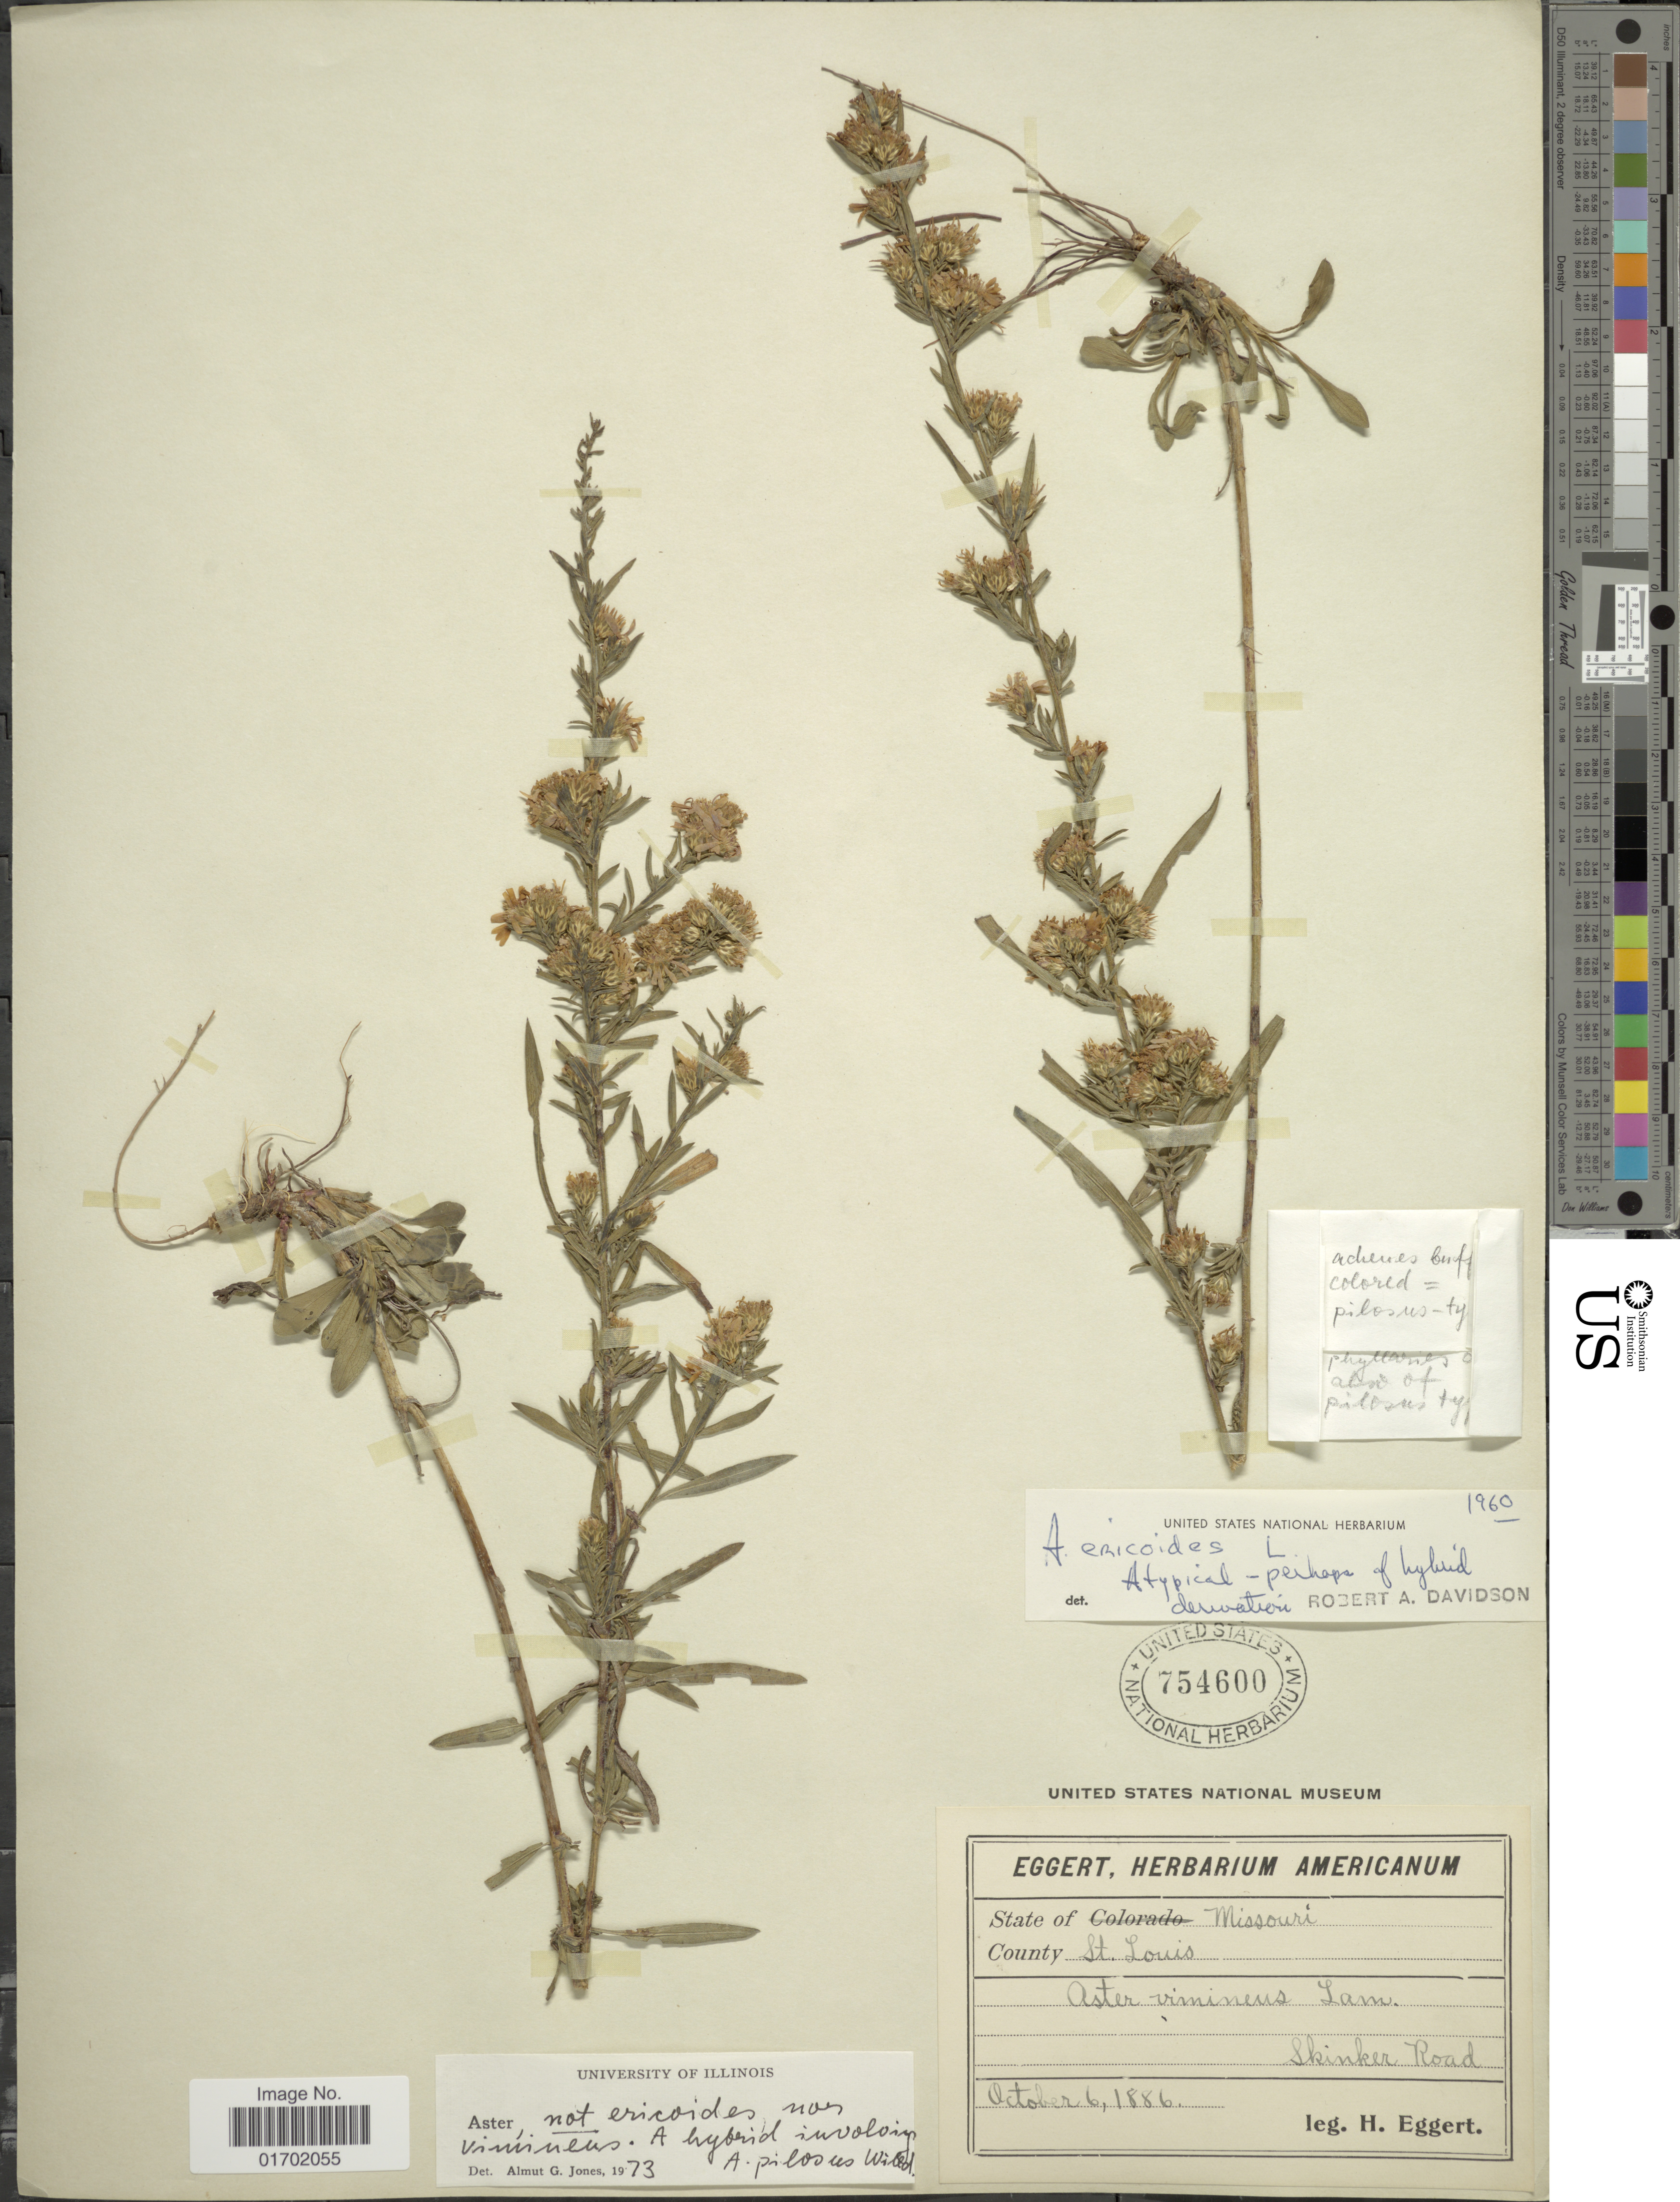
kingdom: Plantae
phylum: Tracheophyta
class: Magnoliopsida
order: Asterales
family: Asteraceae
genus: Symphyotrichum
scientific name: Symphyotrichum pilosum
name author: (Willd.) G.L. Nesom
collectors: H. Eggert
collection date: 1886-10-06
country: United States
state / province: Missouri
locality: County St. Louis, Skinker Road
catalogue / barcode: US 754600